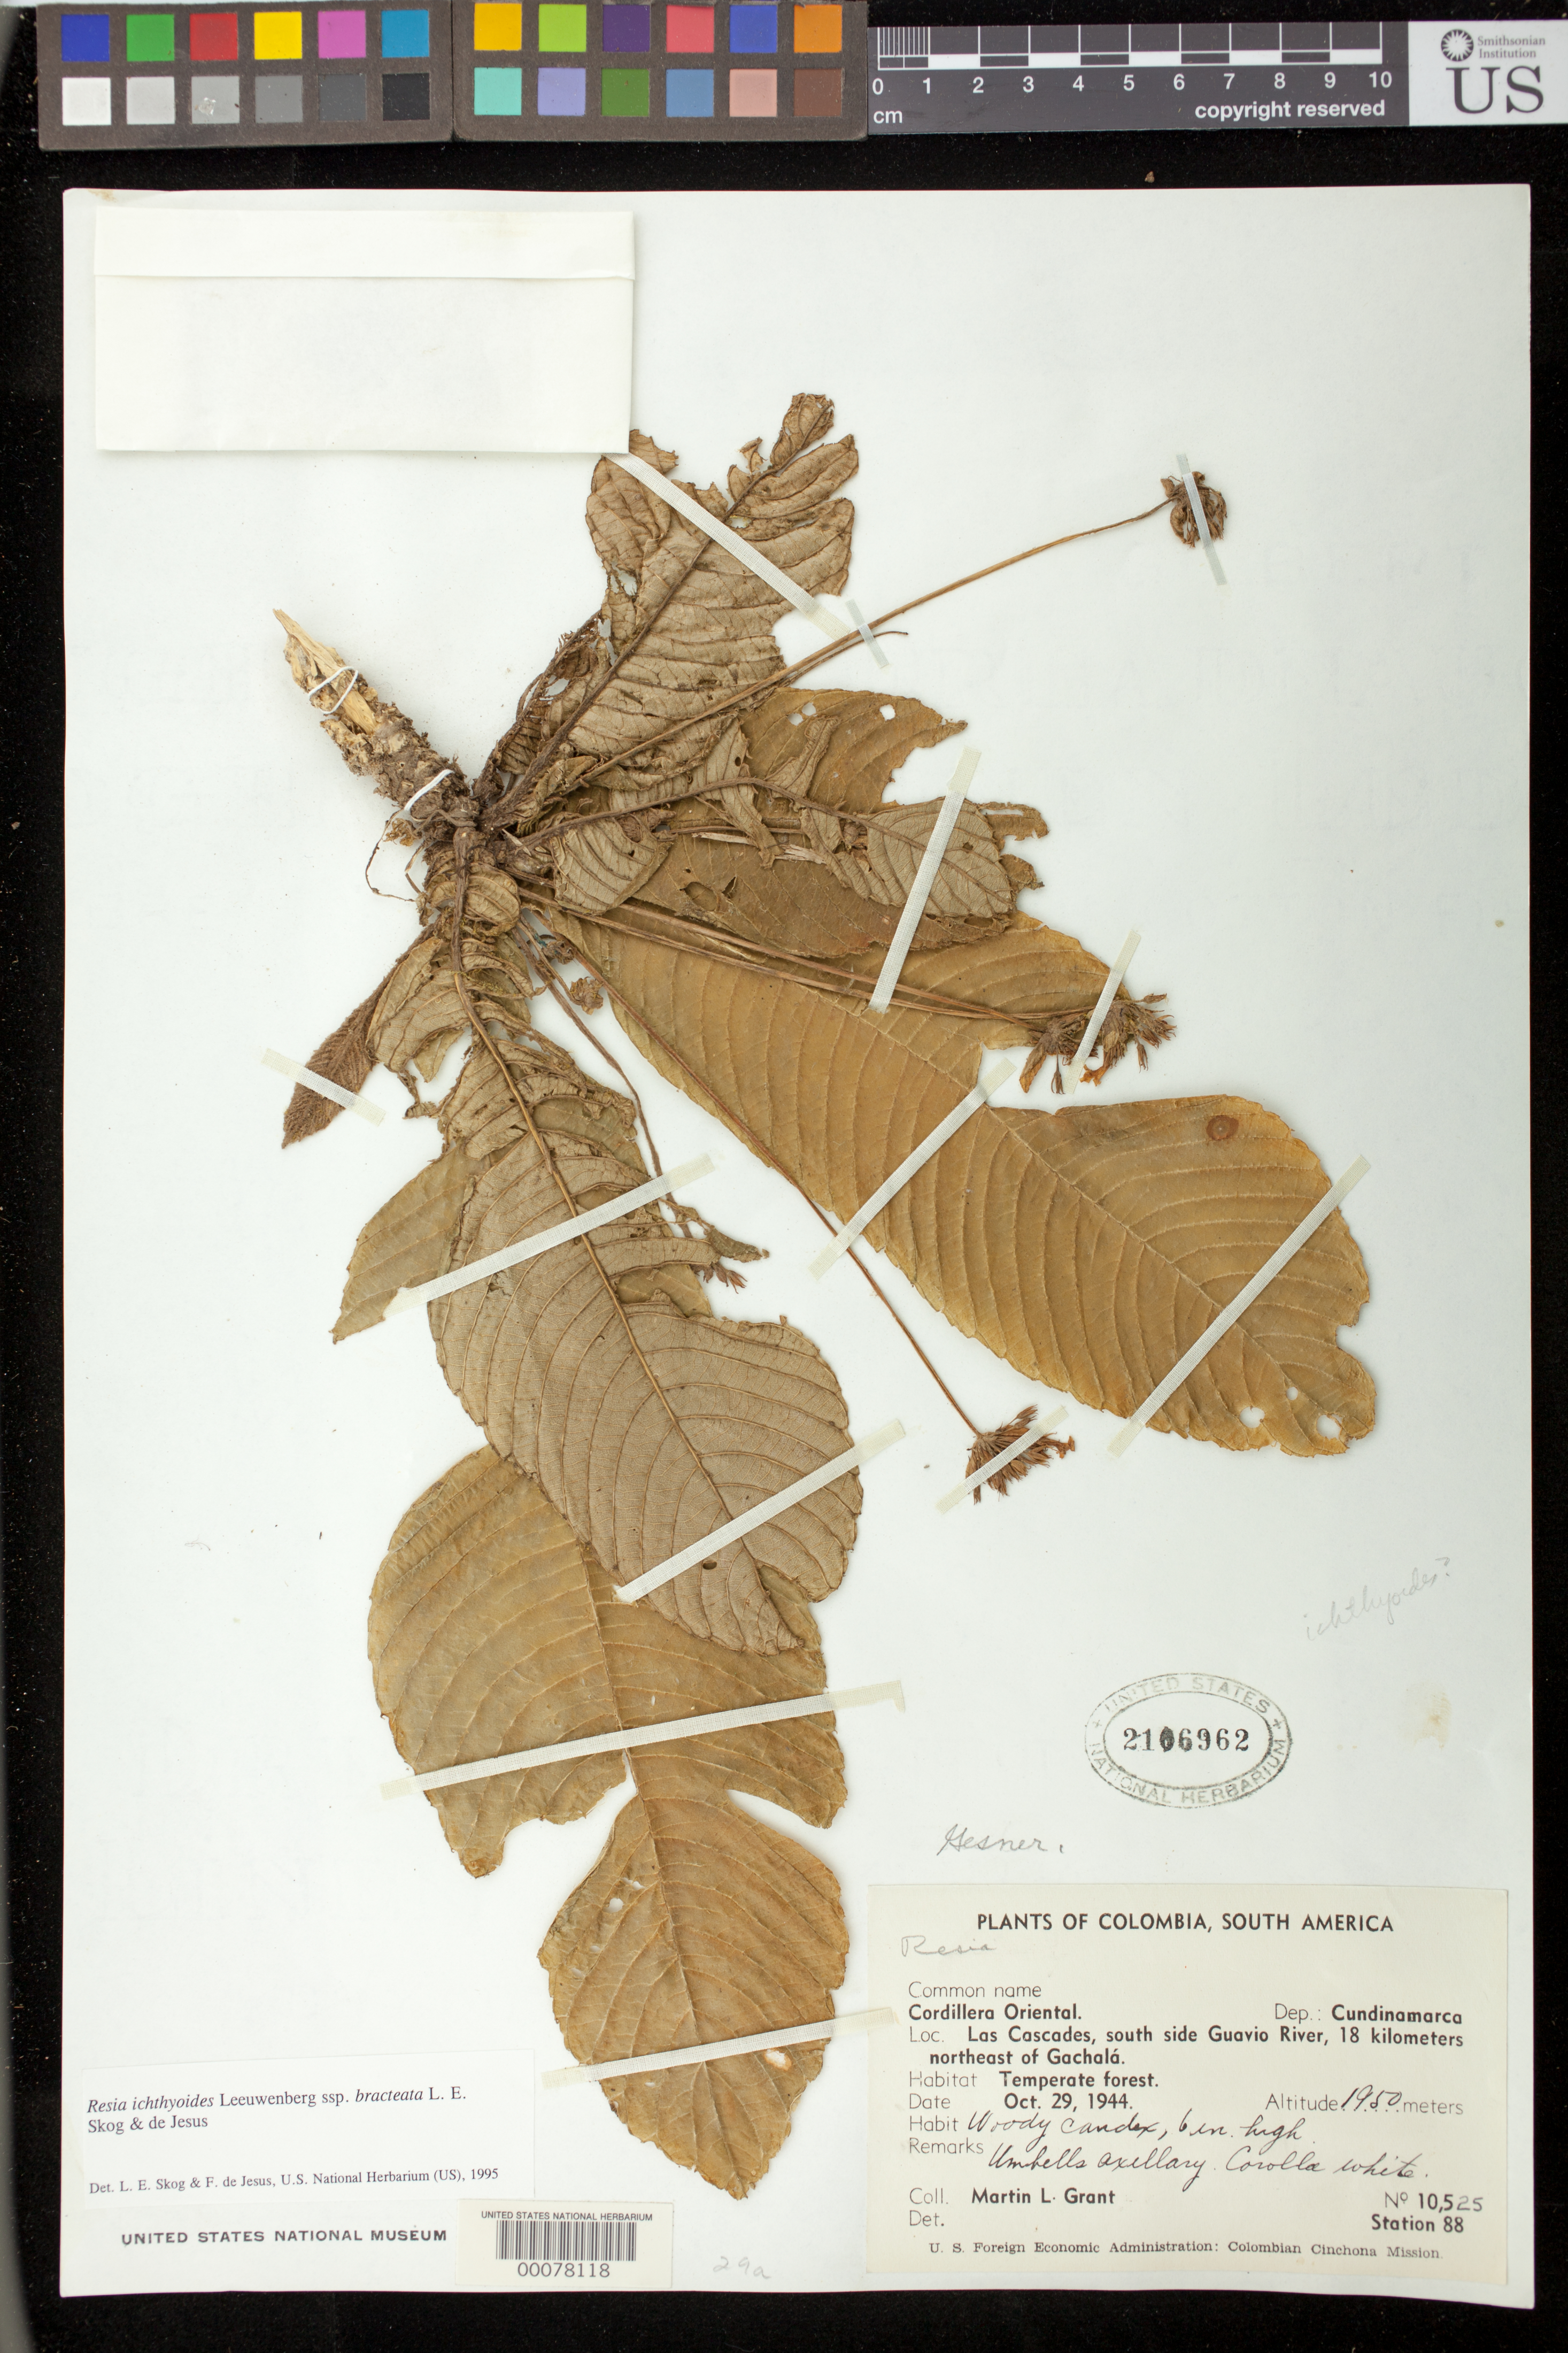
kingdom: Plantae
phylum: Tracheophyta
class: Magnoliopsida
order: Lamiales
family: Gesneriaceae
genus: Resia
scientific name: Resia ichthyoides subsp. bracteata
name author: L.E. Skog & de Jesus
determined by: Skog, Laurence E.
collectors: M. L. Grant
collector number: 10525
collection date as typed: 29 Oct 1944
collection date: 1944-10-29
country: Colombia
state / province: Cundinamarca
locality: Cordillera Oriental. Las Cascades, south side Guavio River, 18 km NE of Gachalá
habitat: Temperate forest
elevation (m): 1950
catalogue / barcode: US 2106962